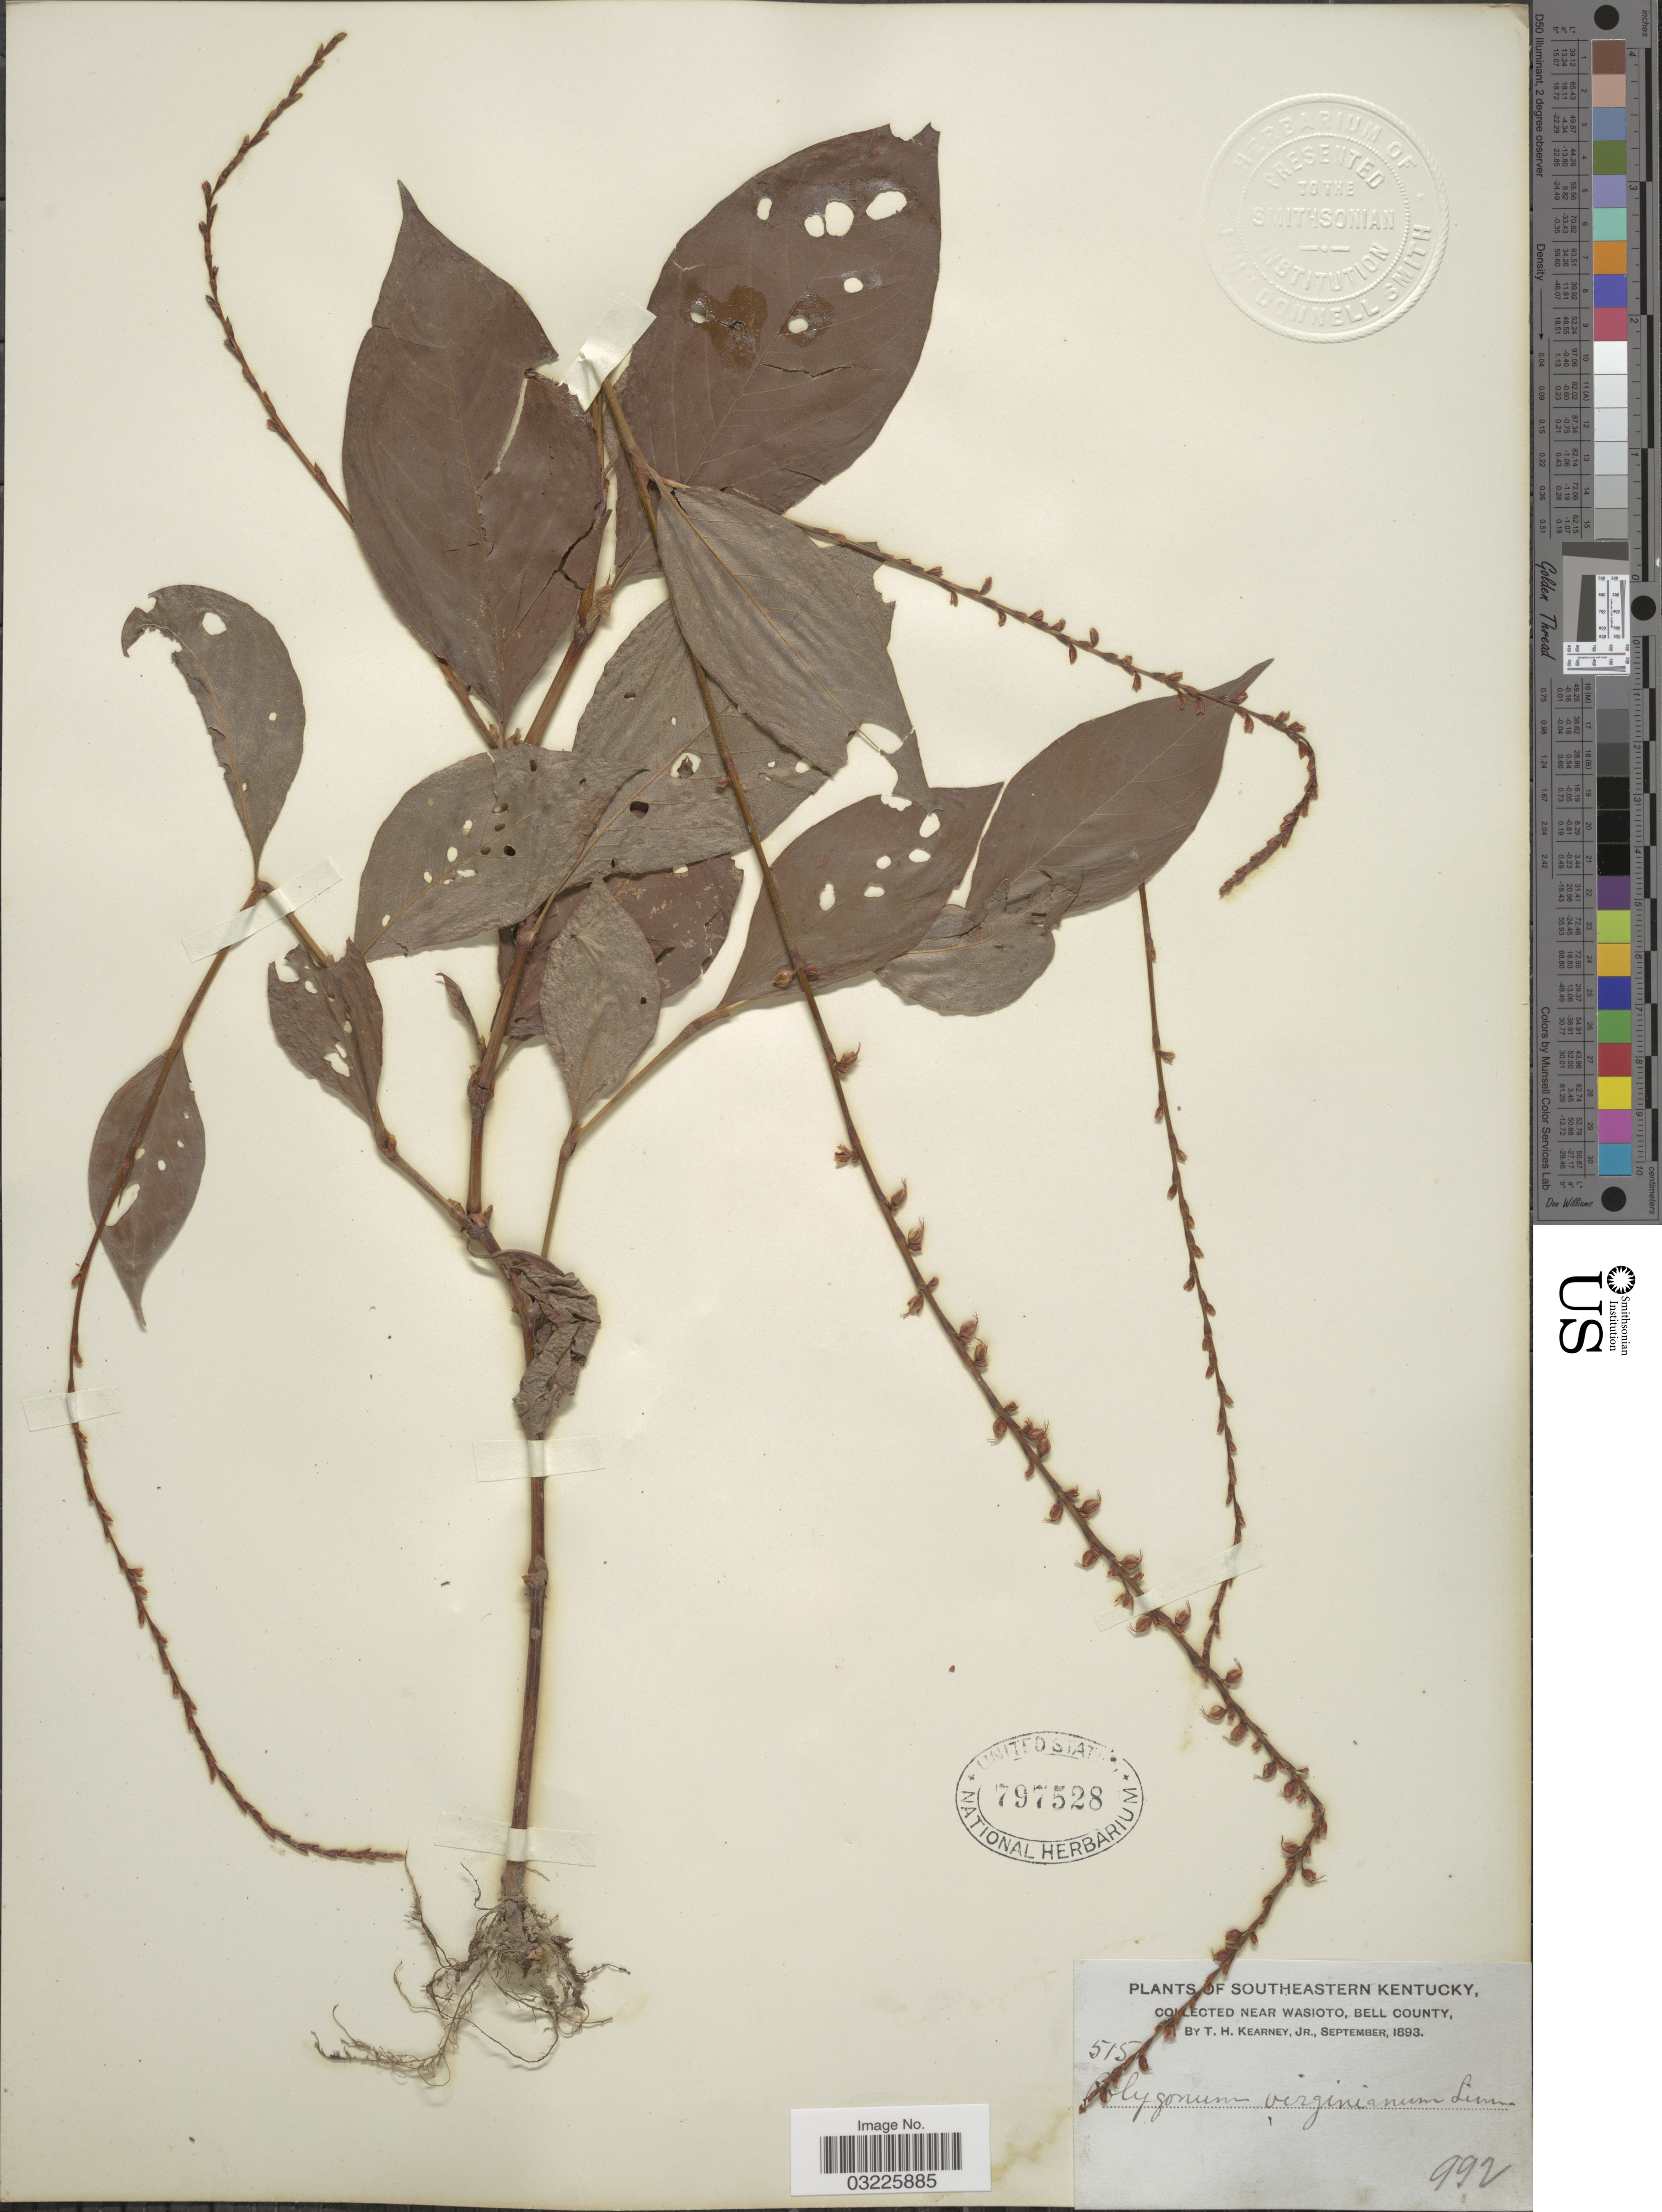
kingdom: Plantae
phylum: Tracheophyta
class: Magnoliopsida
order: Caryophyllales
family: Polygonaceae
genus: Persicaria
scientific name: Persicaria virginiana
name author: (L.) Gaertn.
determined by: Atha, D. E.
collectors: T. H. Kearney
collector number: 515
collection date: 1893-09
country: United States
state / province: Kentucky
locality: Southeastern Kentucky. Near Wasioto, Bell County.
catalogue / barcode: US 797528